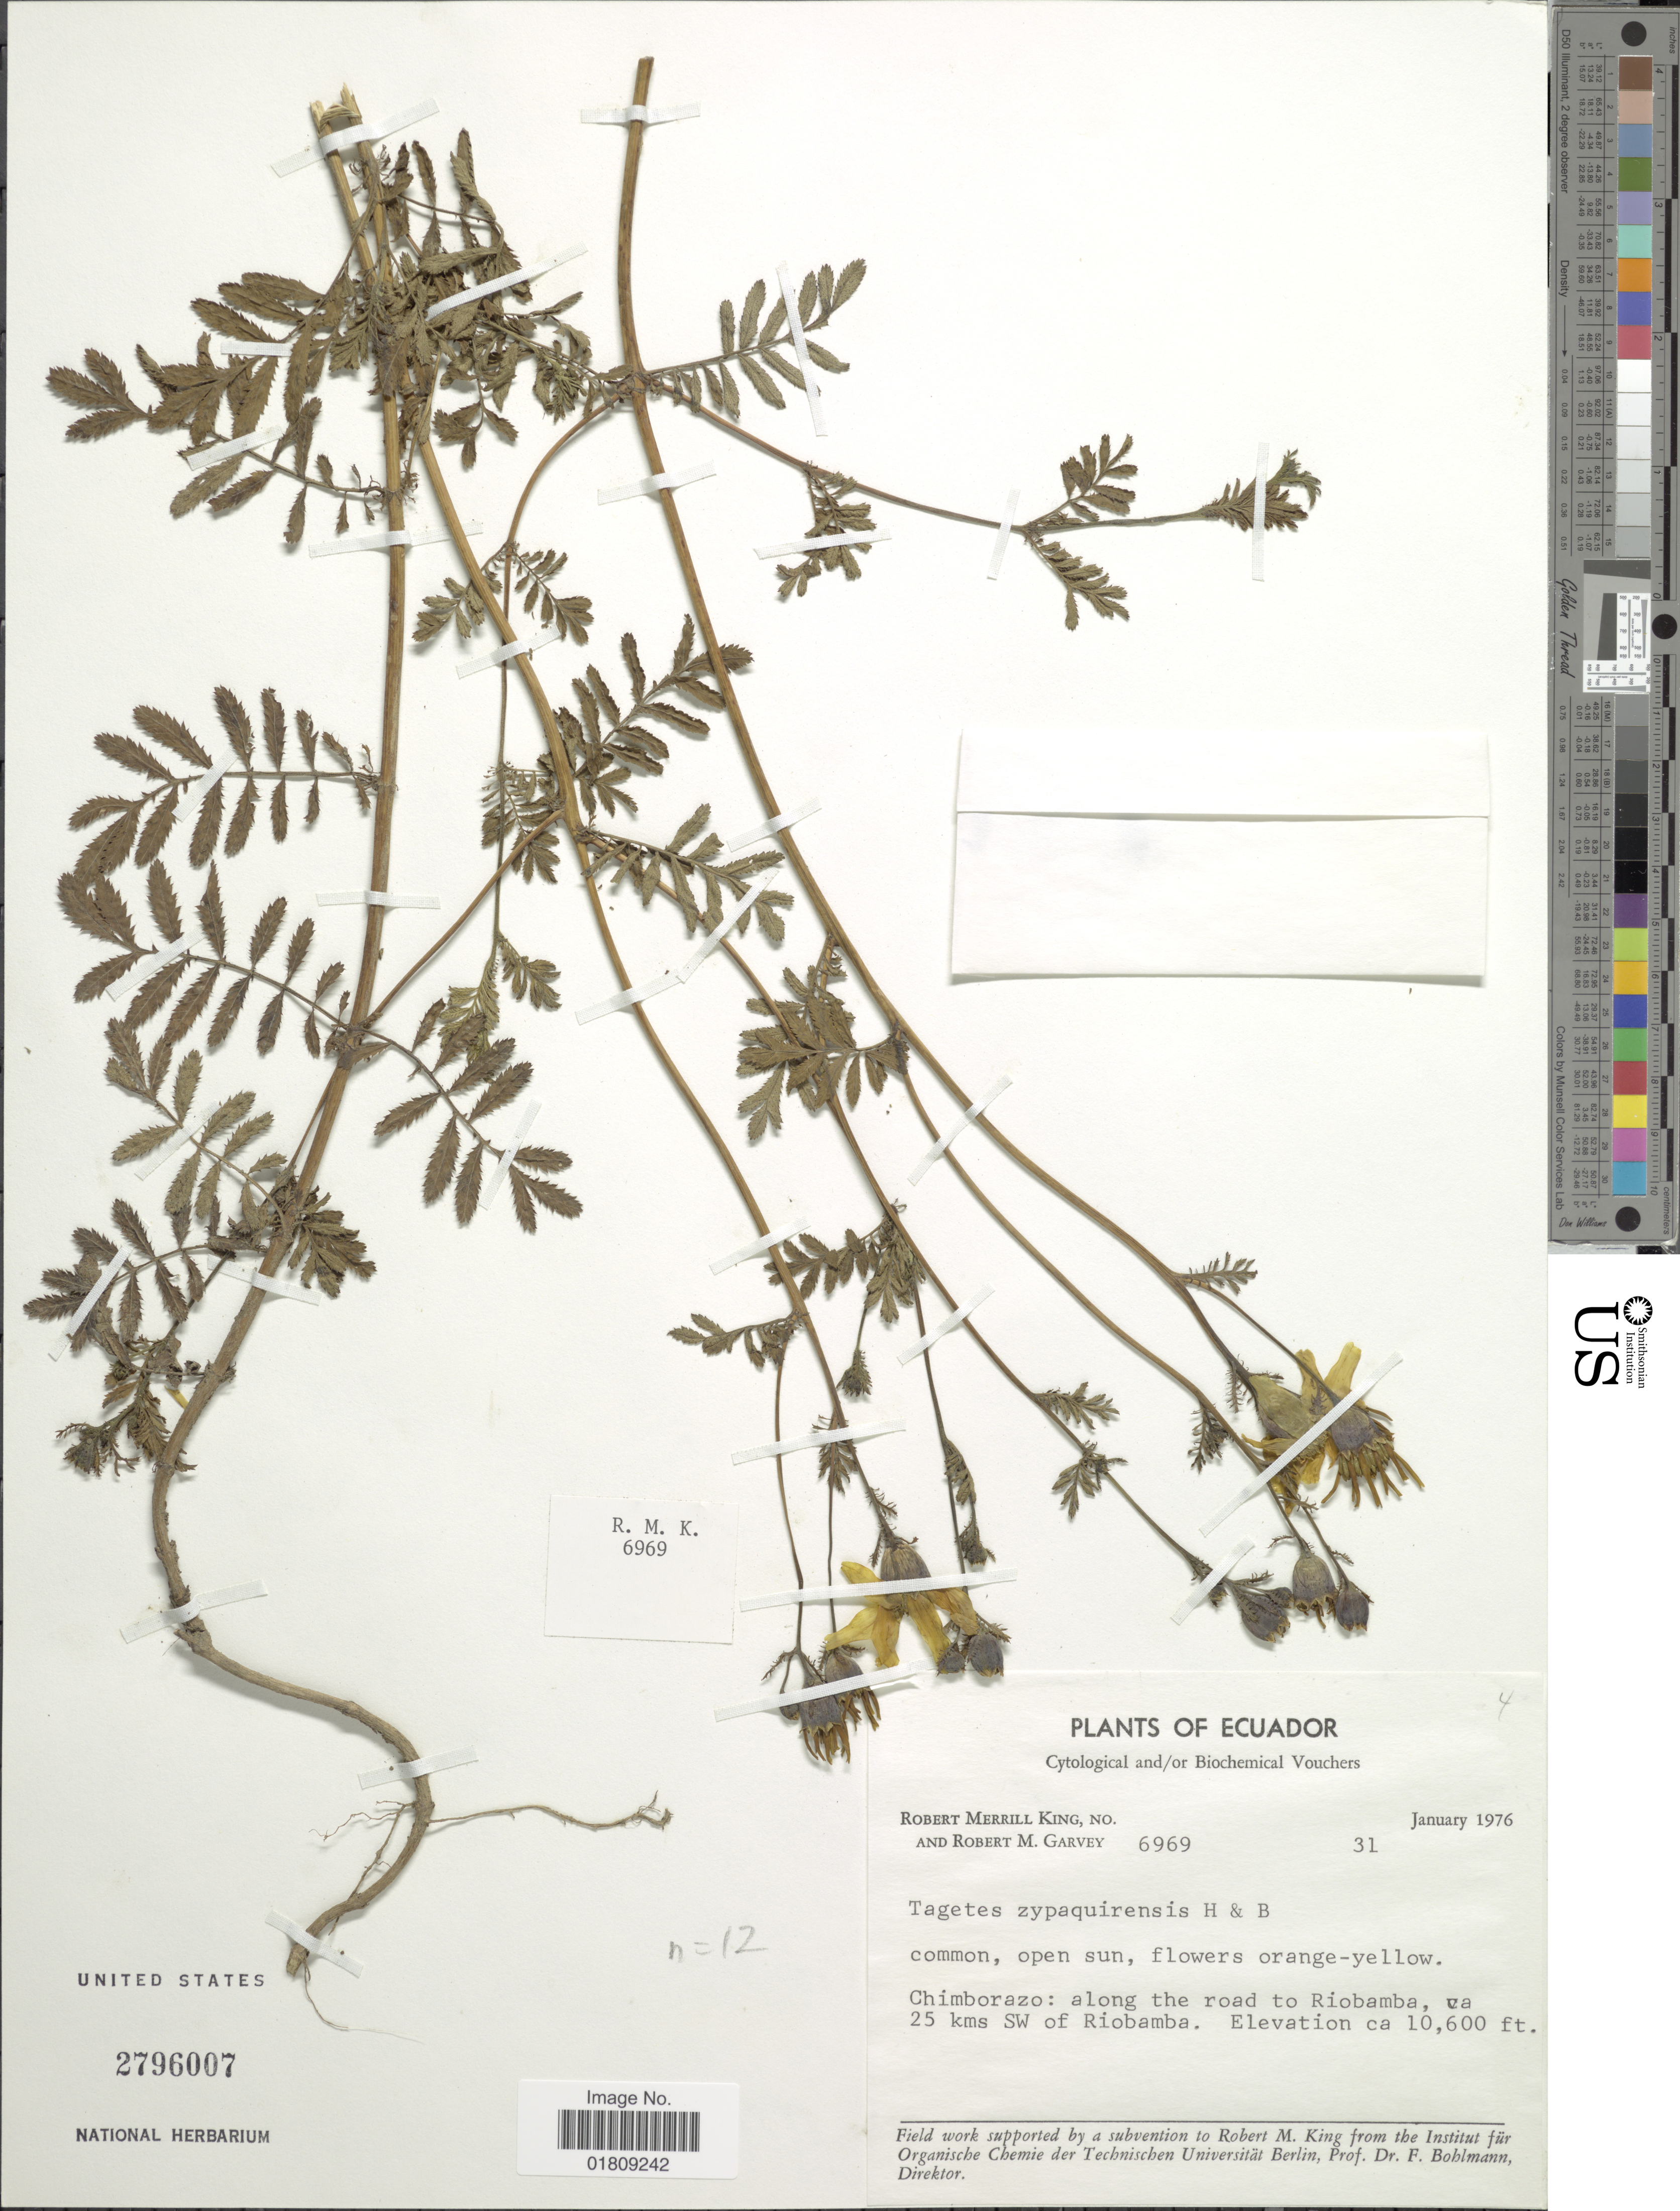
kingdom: Plantae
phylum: Tracheophyta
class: Magnoliopsida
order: Asterales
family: Asteraceae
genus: Tagetes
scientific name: Tagetes zypaquirensis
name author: Humb. & Bonpl.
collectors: R. M. King & R. Garvey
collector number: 6969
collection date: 1976-01-31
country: Ecuador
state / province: Chimborazo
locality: Along the road to Riobamba, ca 25 kms SW of Riobamba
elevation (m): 3231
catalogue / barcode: US 2796007